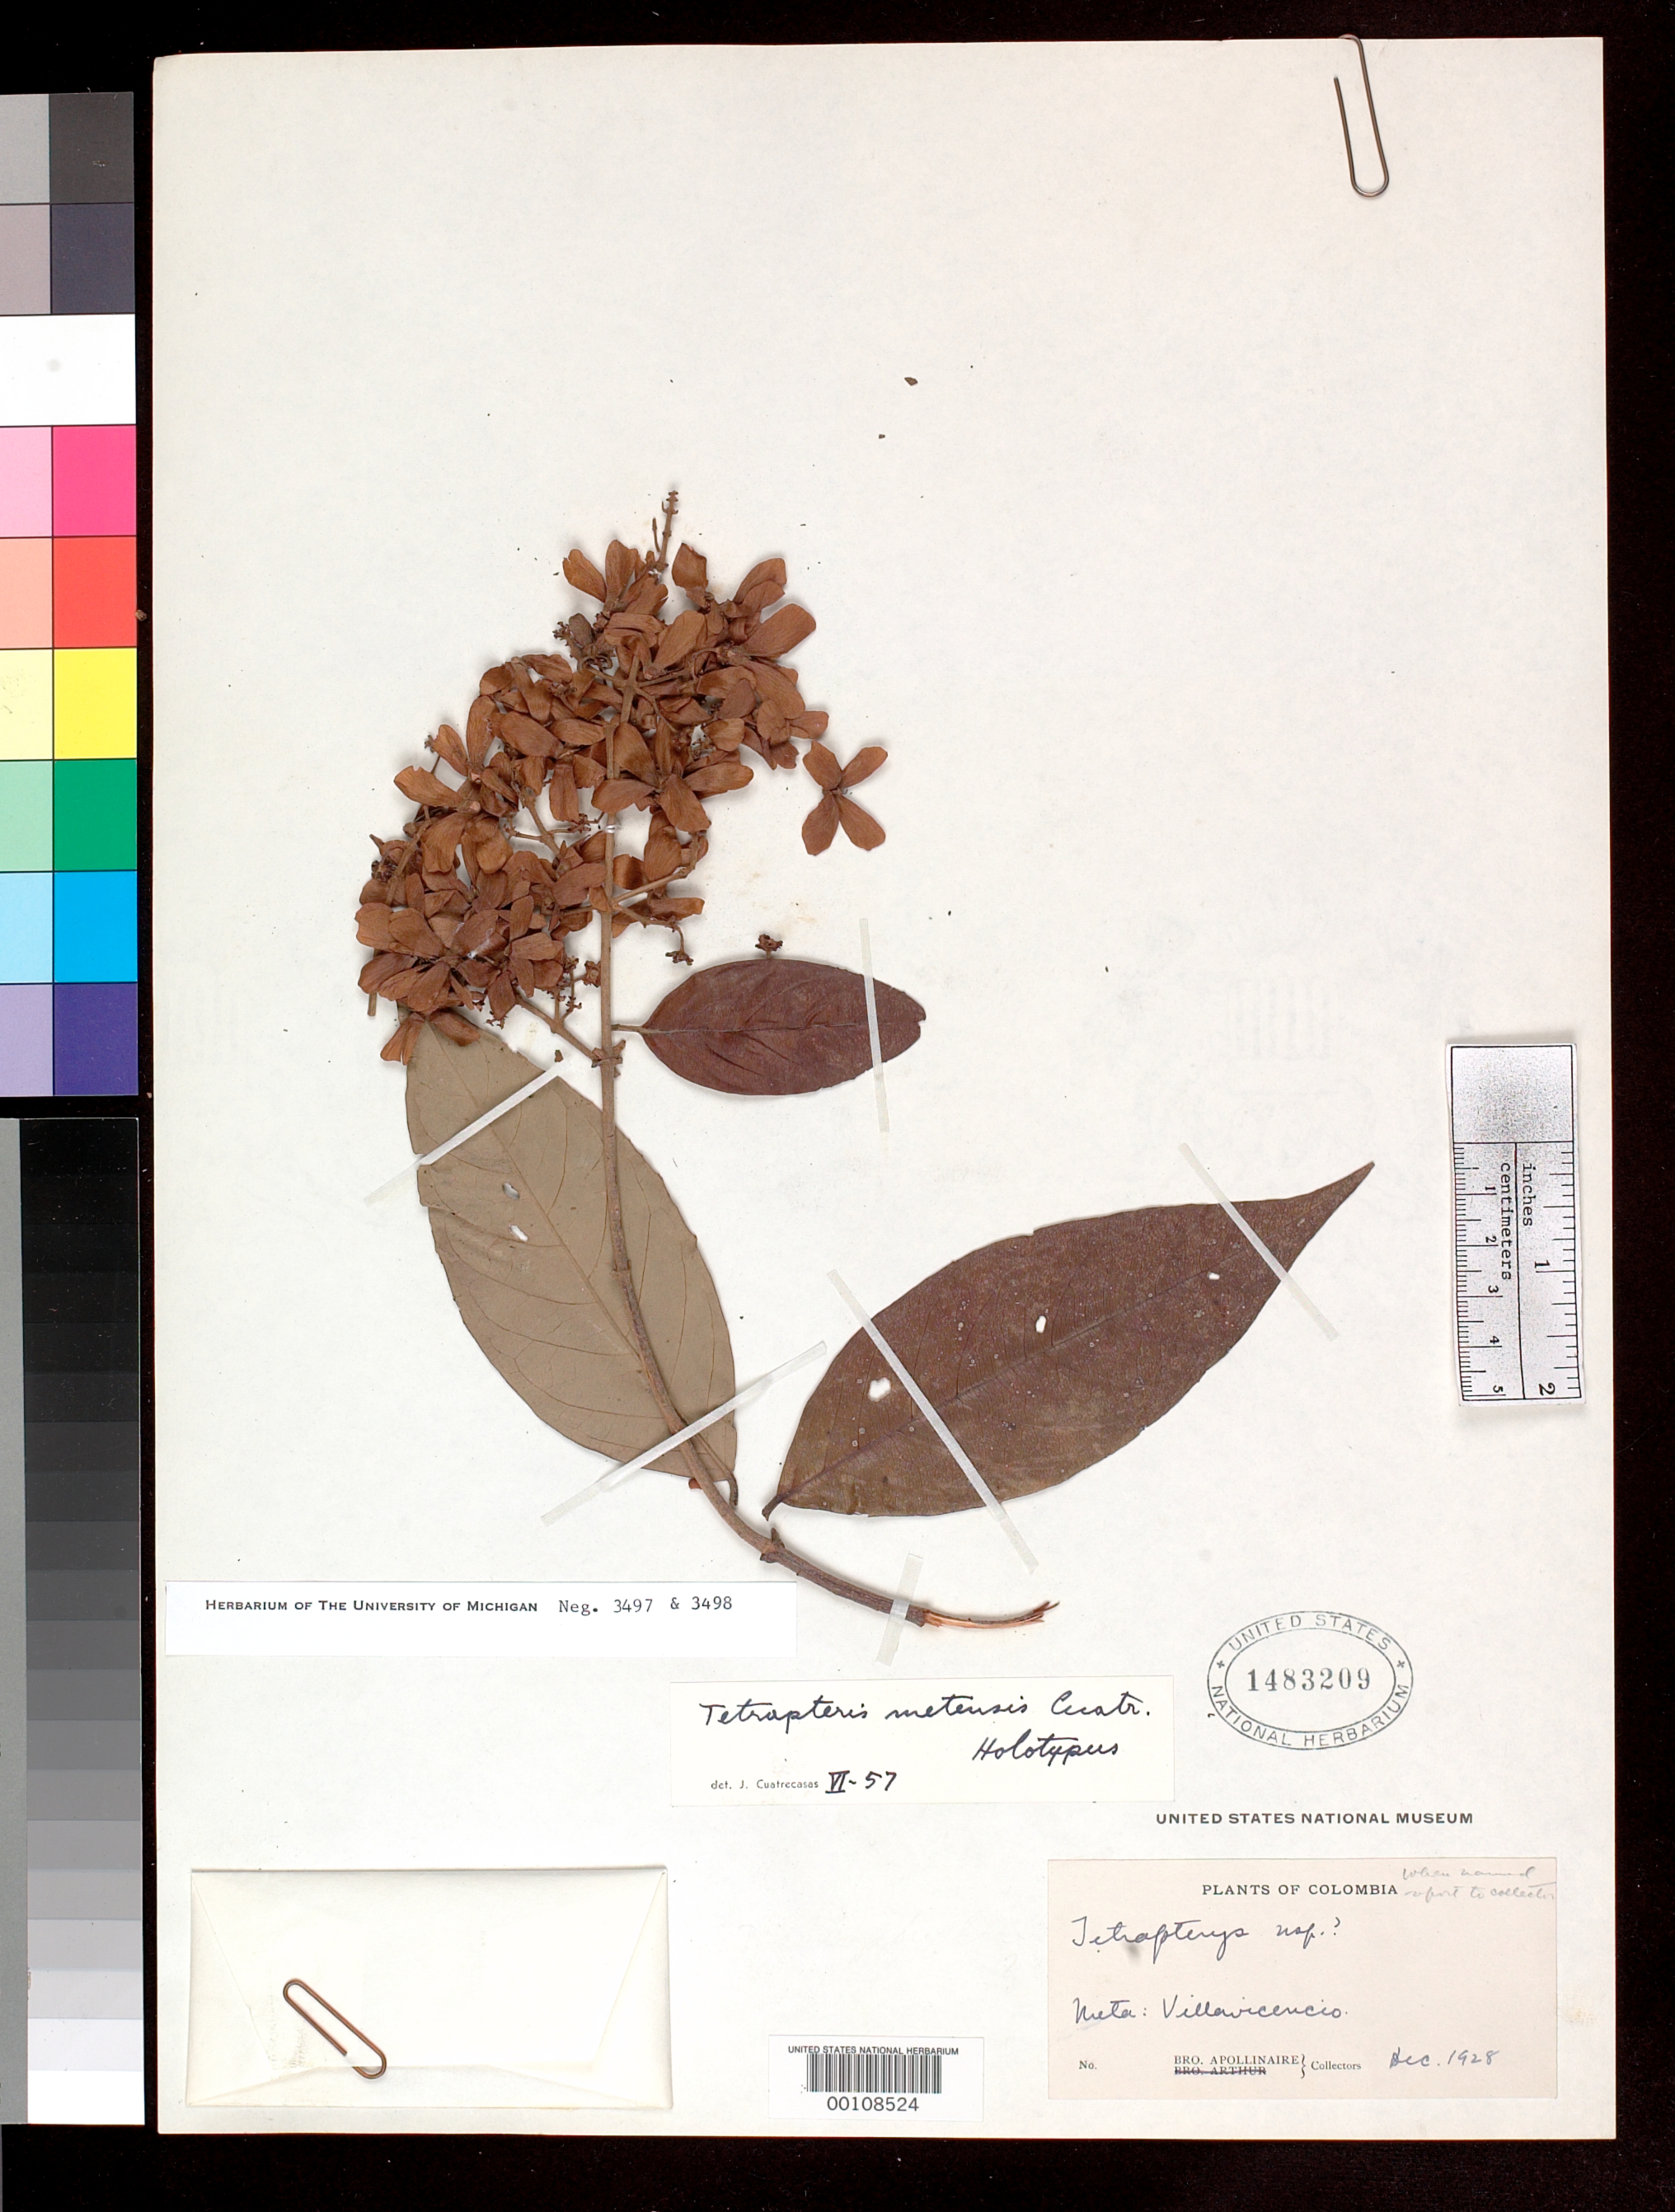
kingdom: Plantae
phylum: Tracheophyta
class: Magnoliopsida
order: Malpighiales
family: Malpighiaceae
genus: Tetrapterys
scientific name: Tetrapterys metensis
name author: Cuatrec.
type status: Holotype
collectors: B. Apollinar-Maria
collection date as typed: Dec 1928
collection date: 1928-12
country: Colombia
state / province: Meta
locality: Villa Vicencia.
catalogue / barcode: US 1483209